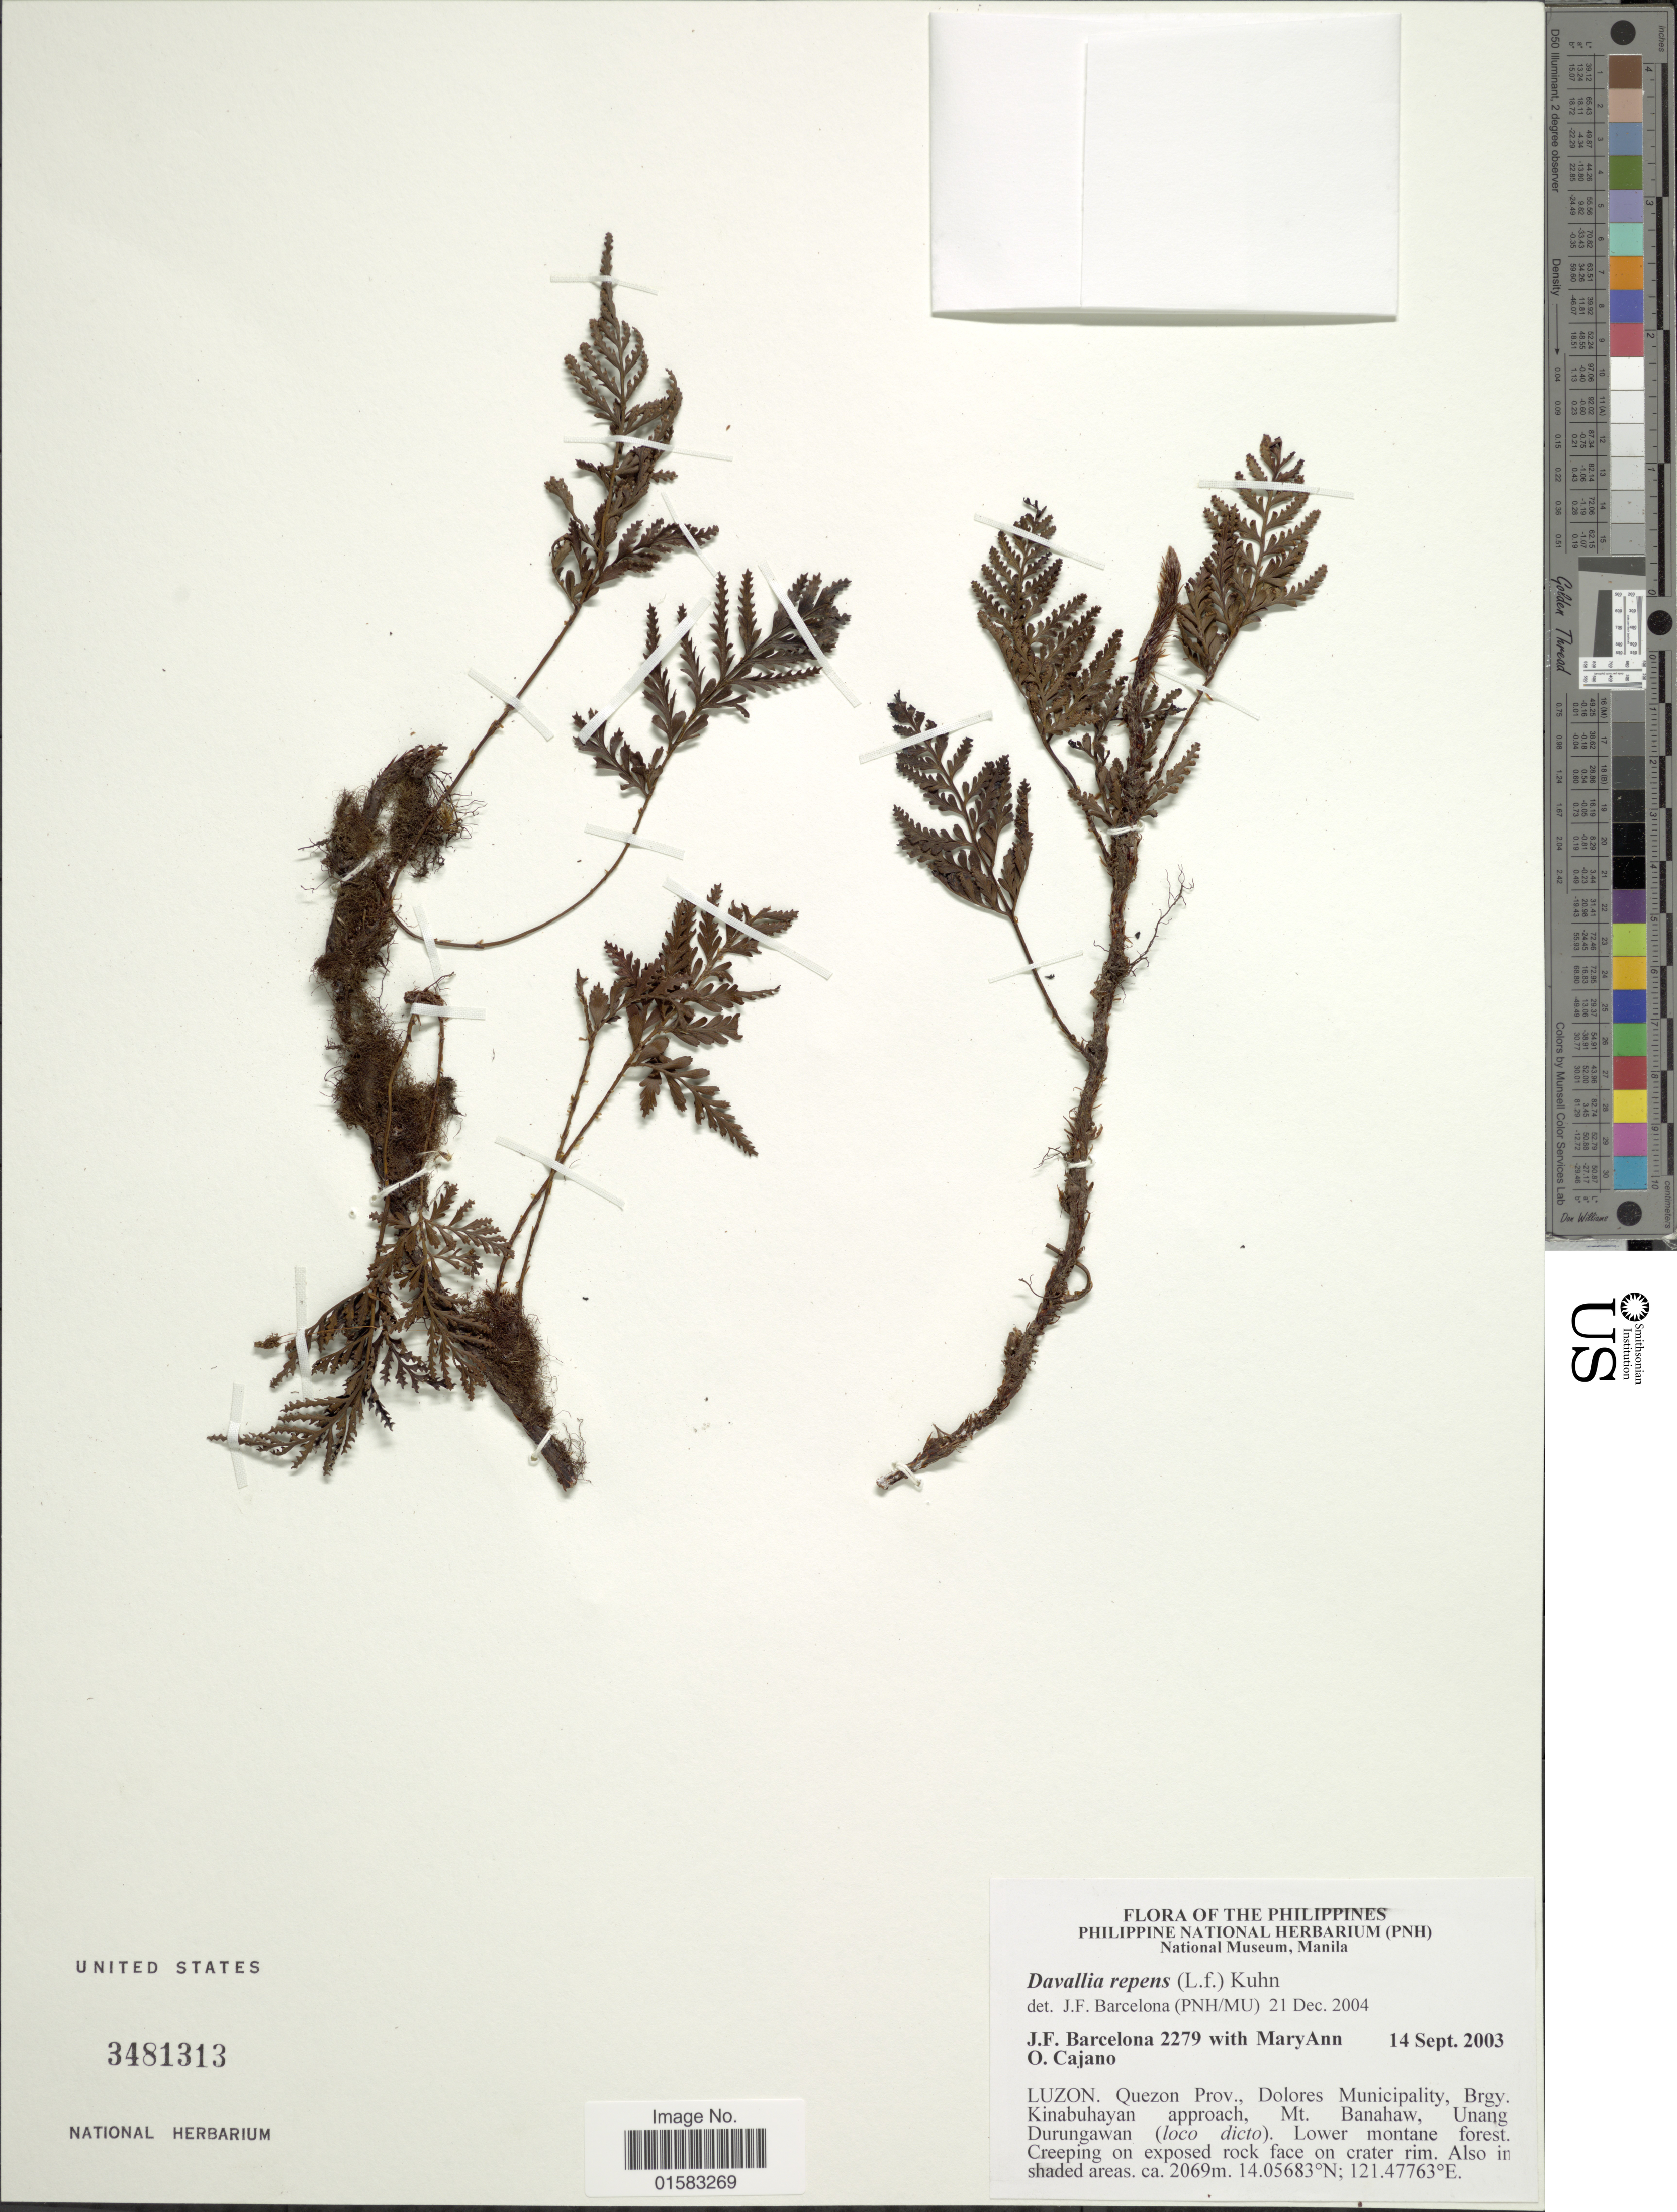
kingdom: Plantae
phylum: Tracheophyta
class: Polypodiopsida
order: Polypodiales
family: Davalliaceae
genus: Davallia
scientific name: Davallia repens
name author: (L. f.) Kuhn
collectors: J. F. Barcelona & M. Cajano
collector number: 2279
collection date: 2003-09-14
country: Philippines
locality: Luzon, Que Prov., Dolores Municipality, Brgy Kinabuhayan approach, Mt. Banahew. En route from Kapatagan to Durugawan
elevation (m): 2069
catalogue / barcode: US 3481313